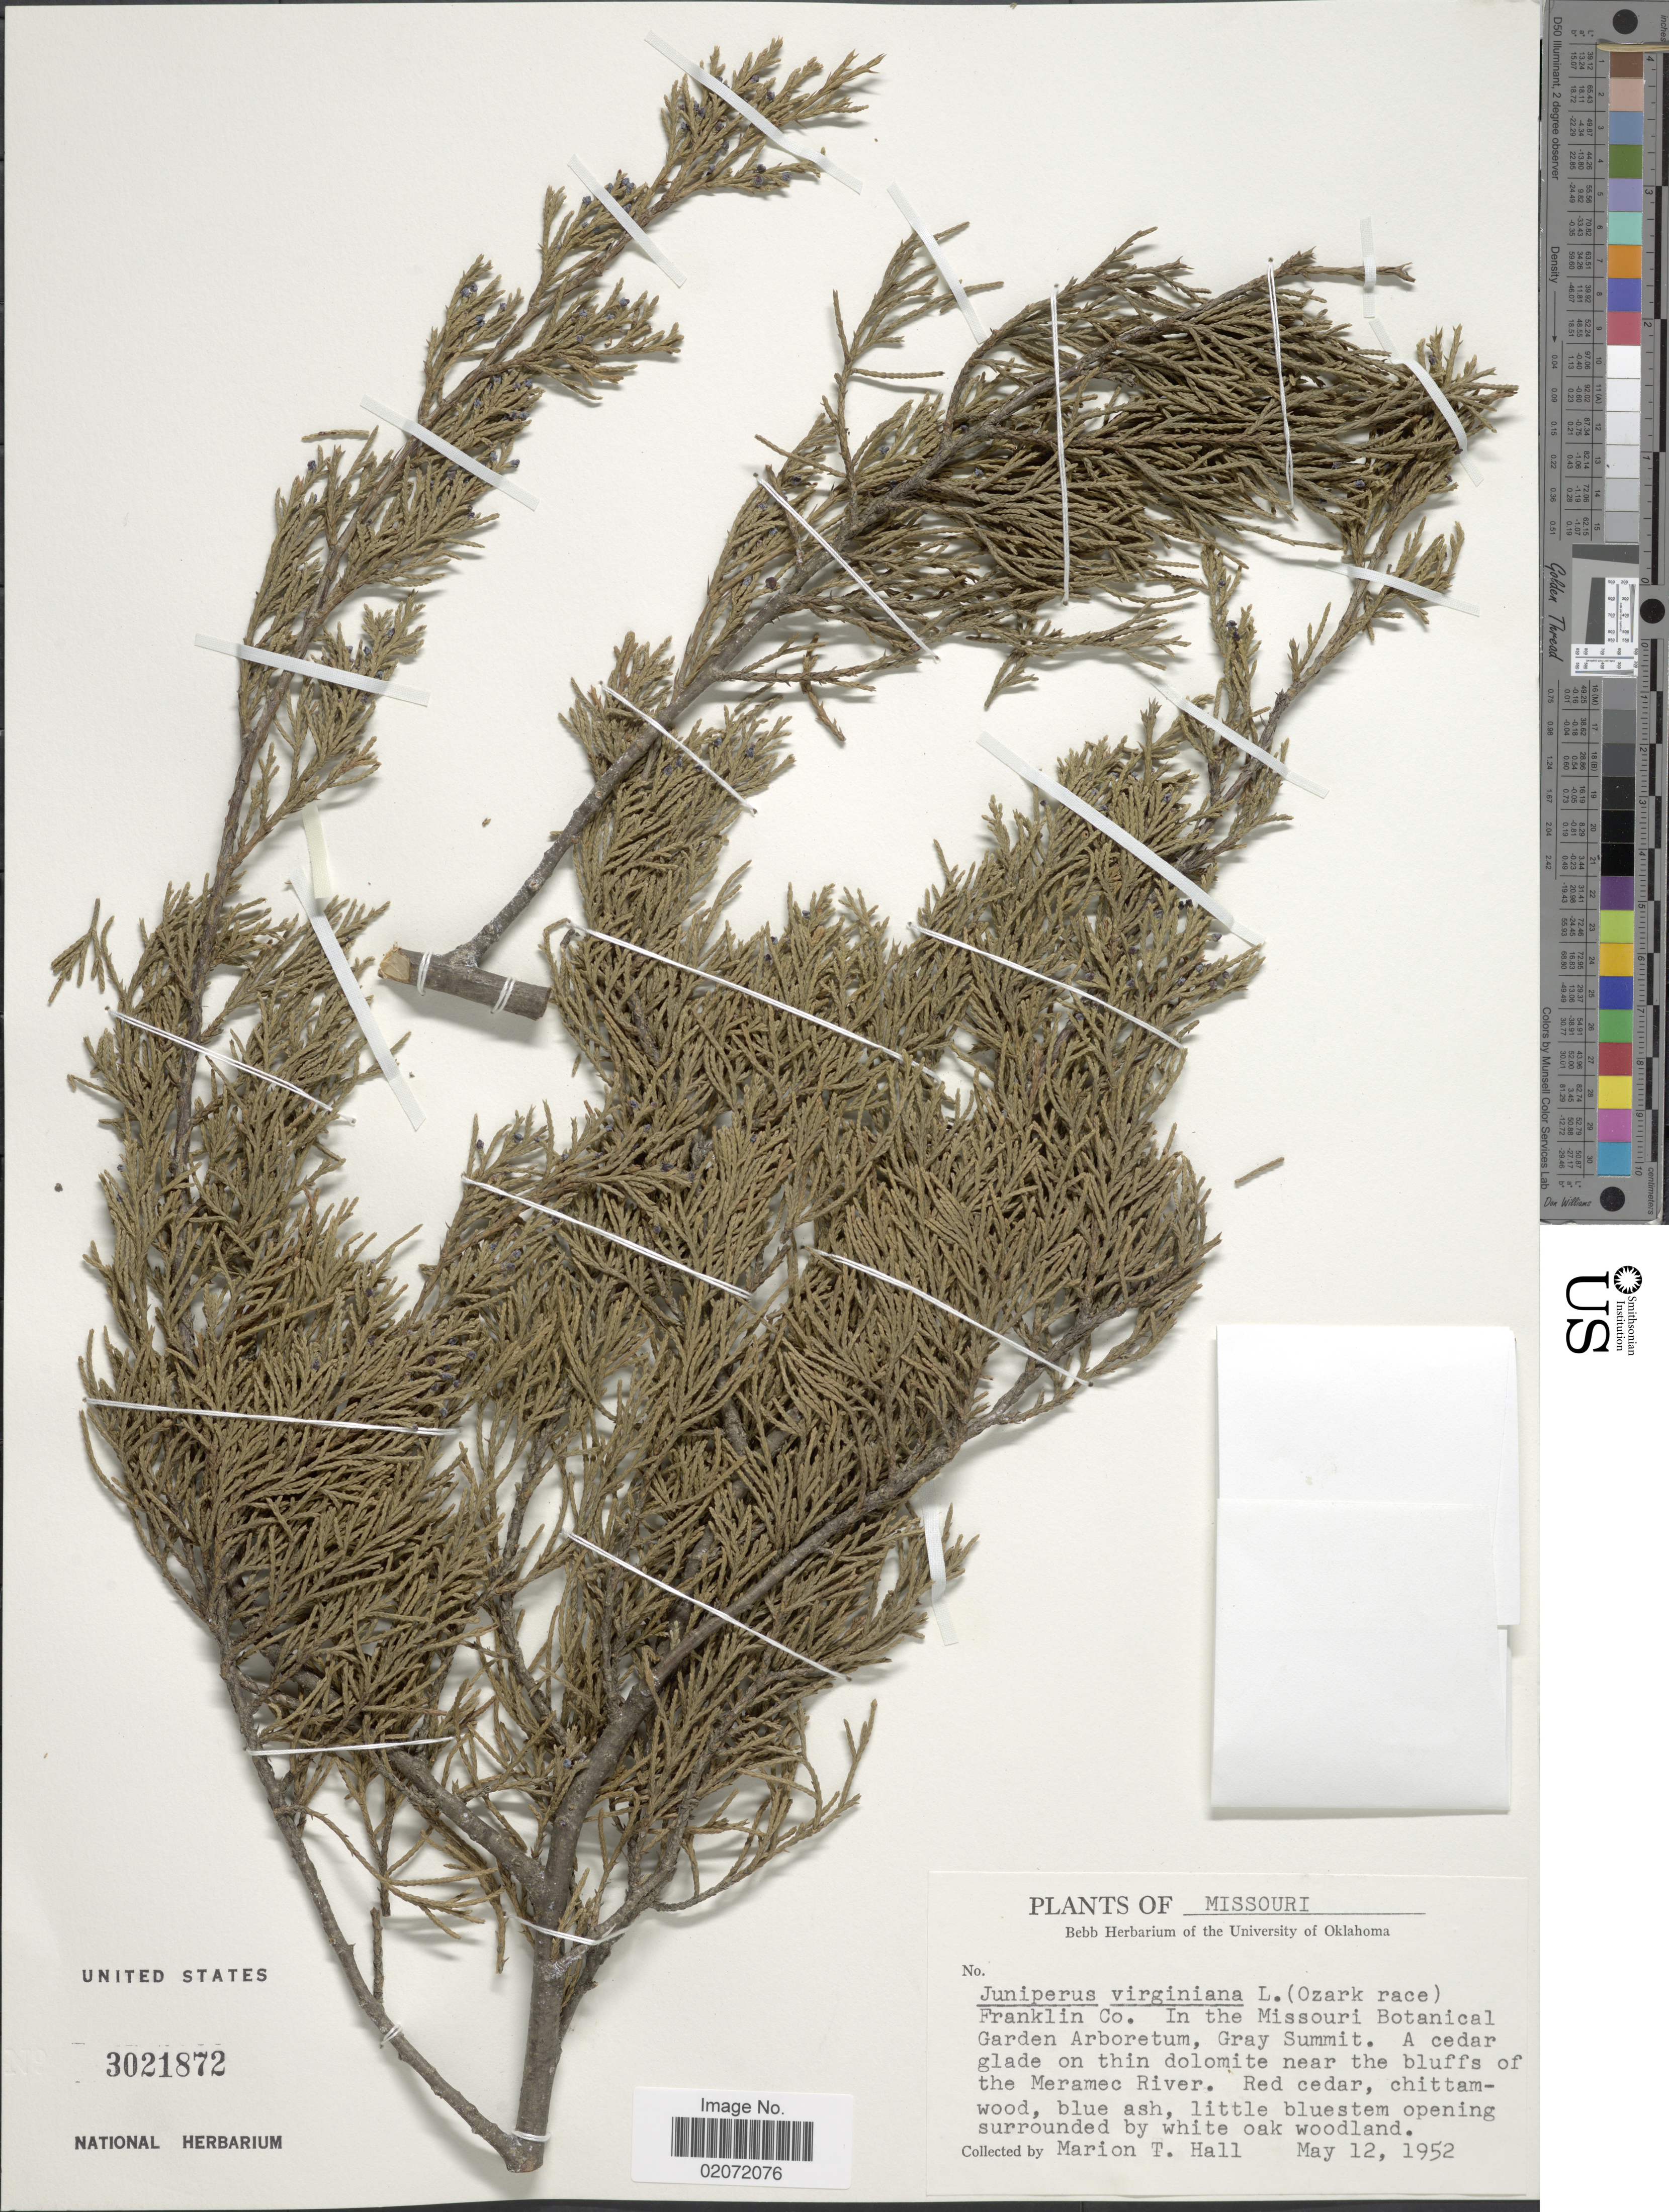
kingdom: Plantae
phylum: Tracheophyta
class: Pinopsida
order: Pinales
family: Cupressaceae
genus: Juniperus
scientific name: Juniperus virginiana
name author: L.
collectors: M. T. Hall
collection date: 1952-05-12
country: United States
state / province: Missouri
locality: Franklin Co. In the Missouri Boatnical Garden Arboretum, Gray Summit. A cedar glade on thin dolomite near the bluffs of the Meramec River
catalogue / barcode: US 3021872